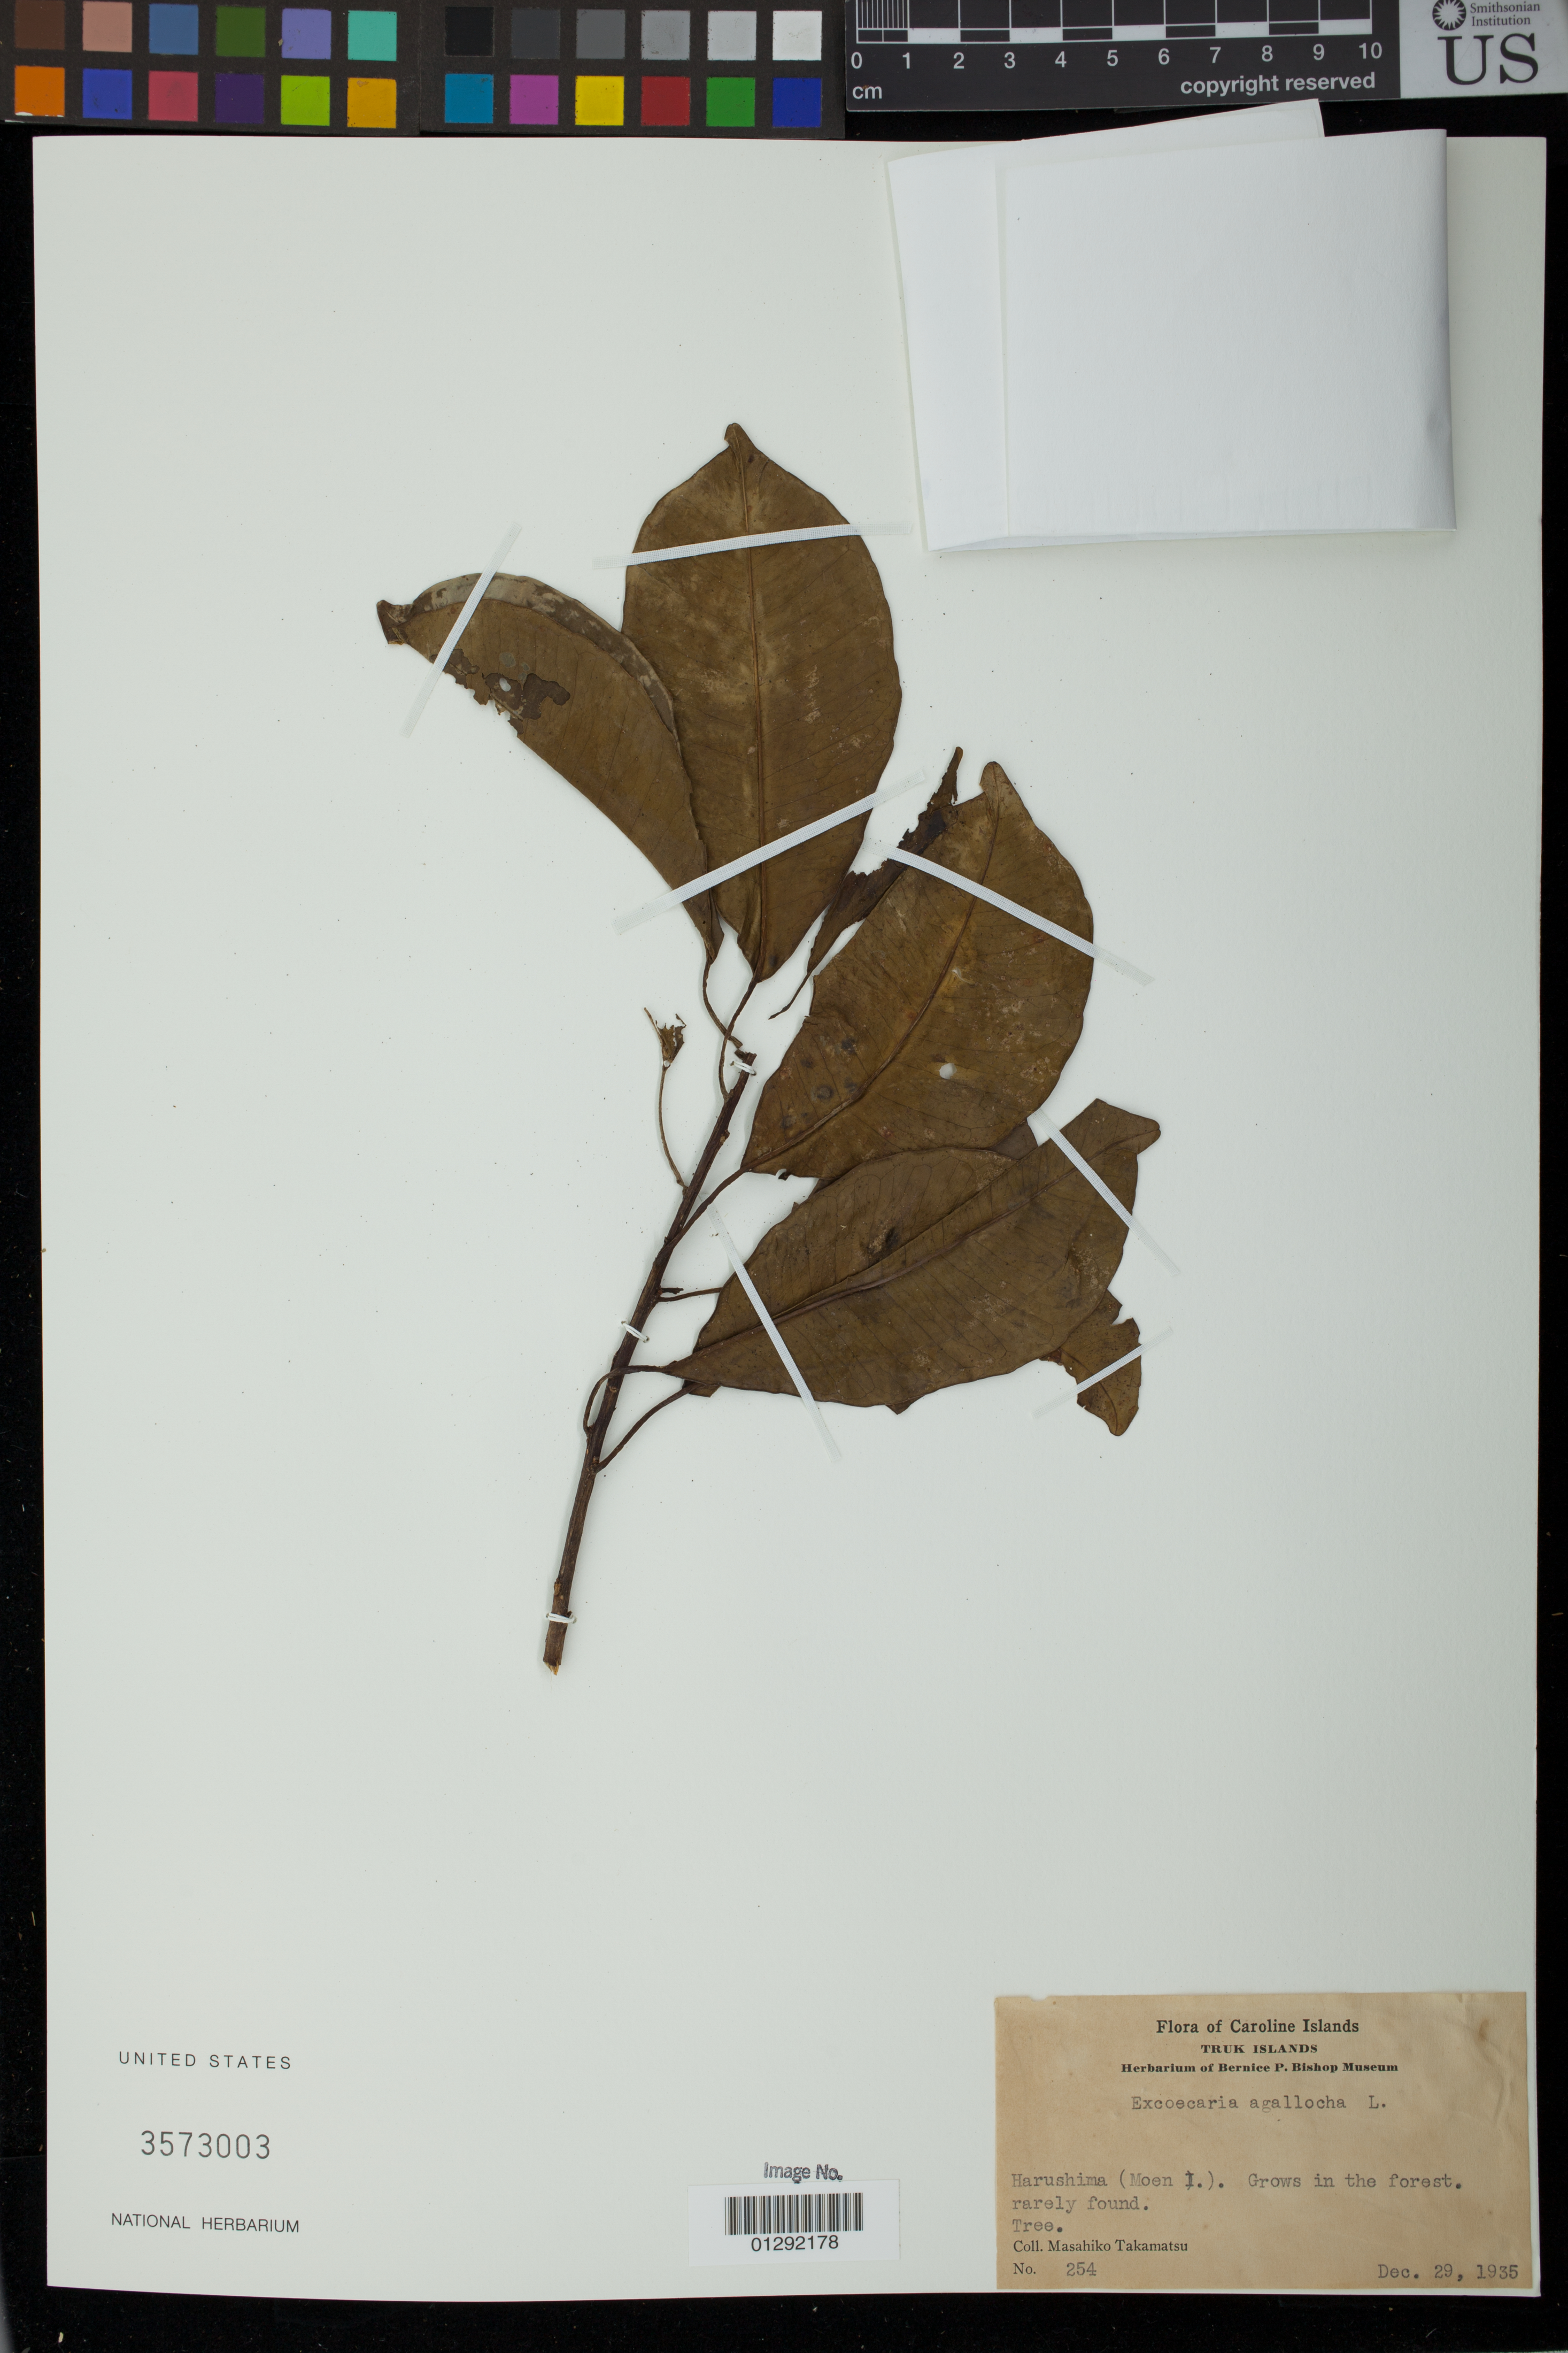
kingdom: Plantae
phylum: Tracheophyta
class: Magnoliopsida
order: Malpighiales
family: Euphorbiaceae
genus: Excoecaria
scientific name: Excoecaria agallocha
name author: L.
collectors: M. Takamatsu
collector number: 254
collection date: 1935-12-29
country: Micronesia, Federated States of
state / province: Truk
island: Moen [Wono]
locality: Caroline Islands. truk Islands. Harushima (Moen [Weno] I.)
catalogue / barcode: US 3573003